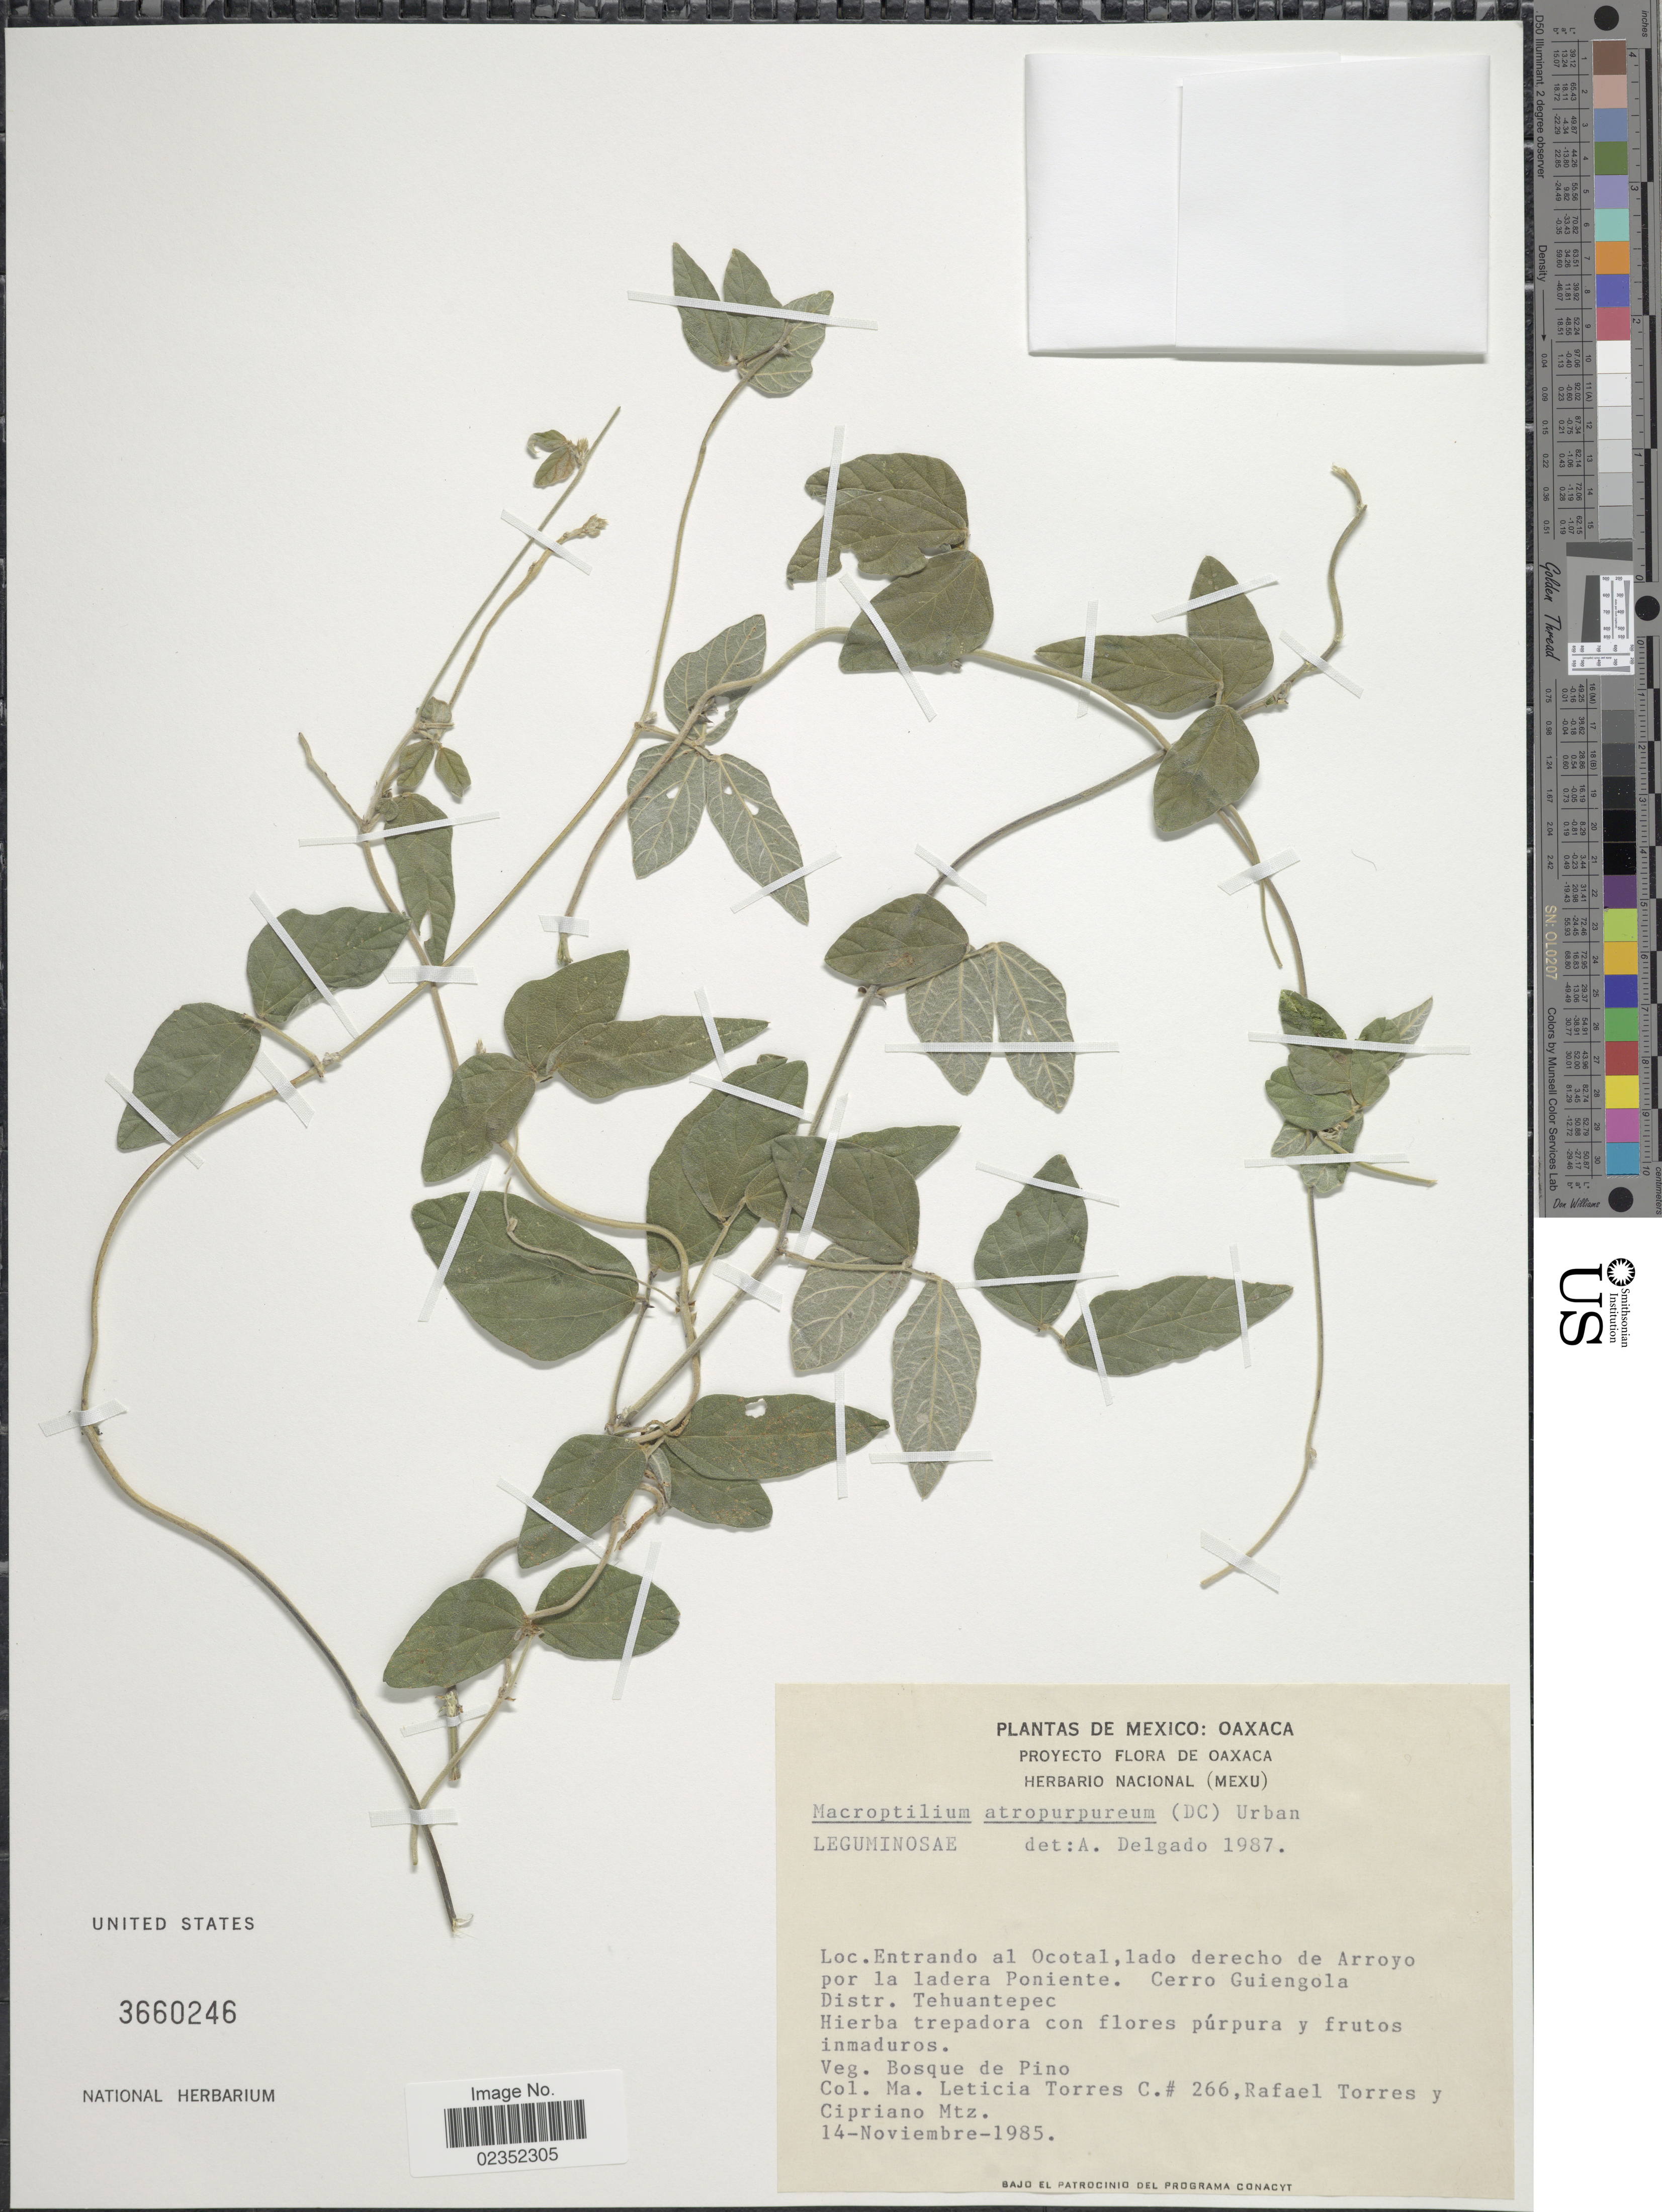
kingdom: Plantae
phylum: Tracheophyta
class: Magnoliopsida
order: Fabales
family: Fabaceae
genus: Macroptilium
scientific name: Macroptilium atropurpureum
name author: (DC.) Urb.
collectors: M. L. Torres Colin, R. Torres & C. Martínez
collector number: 266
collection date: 1985-11-14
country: Mexico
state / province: Oaxaca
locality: Entrando al Ocotal, lado derecho de Arroyo por la ladera Poniente. Cerro Guiengola Distr. Tehuantepec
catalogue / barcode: US 3660246